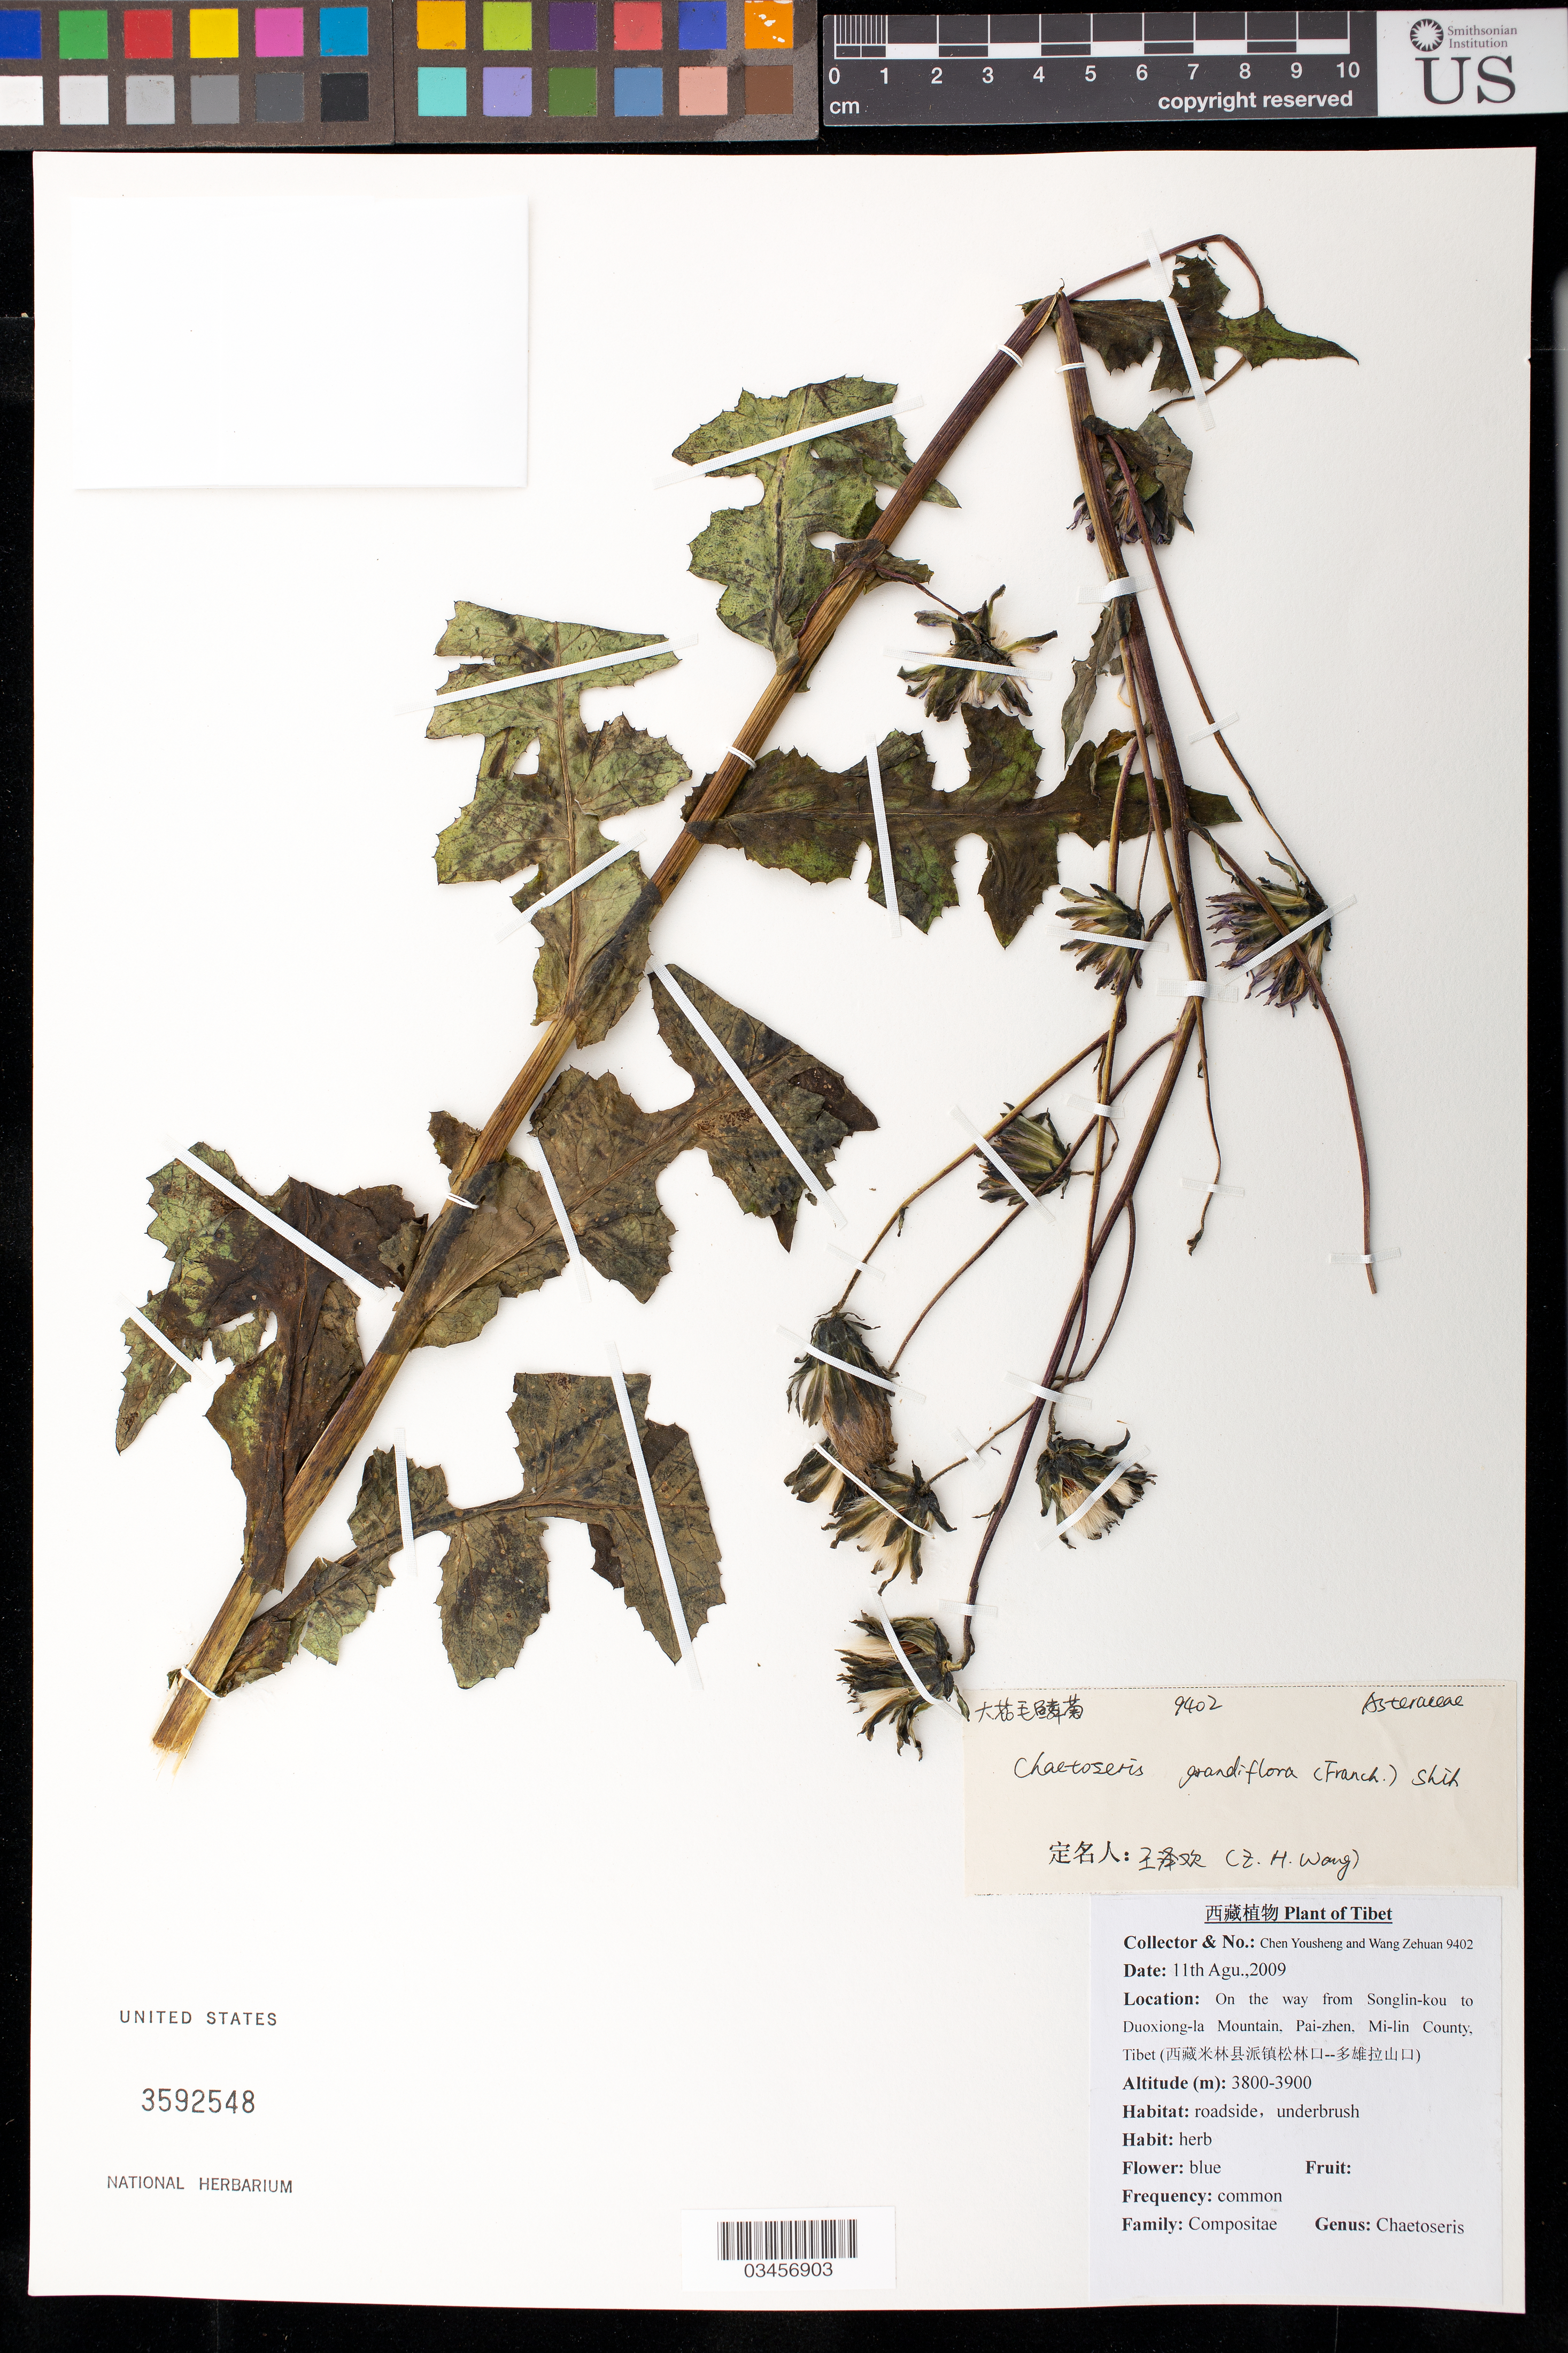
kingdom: Plantae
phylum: Tracheophyta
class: Magnoliopsida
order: Asterales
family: Asteraceae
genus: Chaetoseris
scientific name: Chaetoseris grandiflora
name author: (Franch.) C. Shih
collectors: C. Yousheng & W. Zehuan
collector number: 9402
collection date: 2009-08-11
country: China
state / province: Xizang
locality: Songlin-kou to Duoziong-la Mountain. Pai-zhen, Mi-lin County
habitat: Roadside, underbrush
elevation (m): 3800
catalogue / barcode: US 3592548